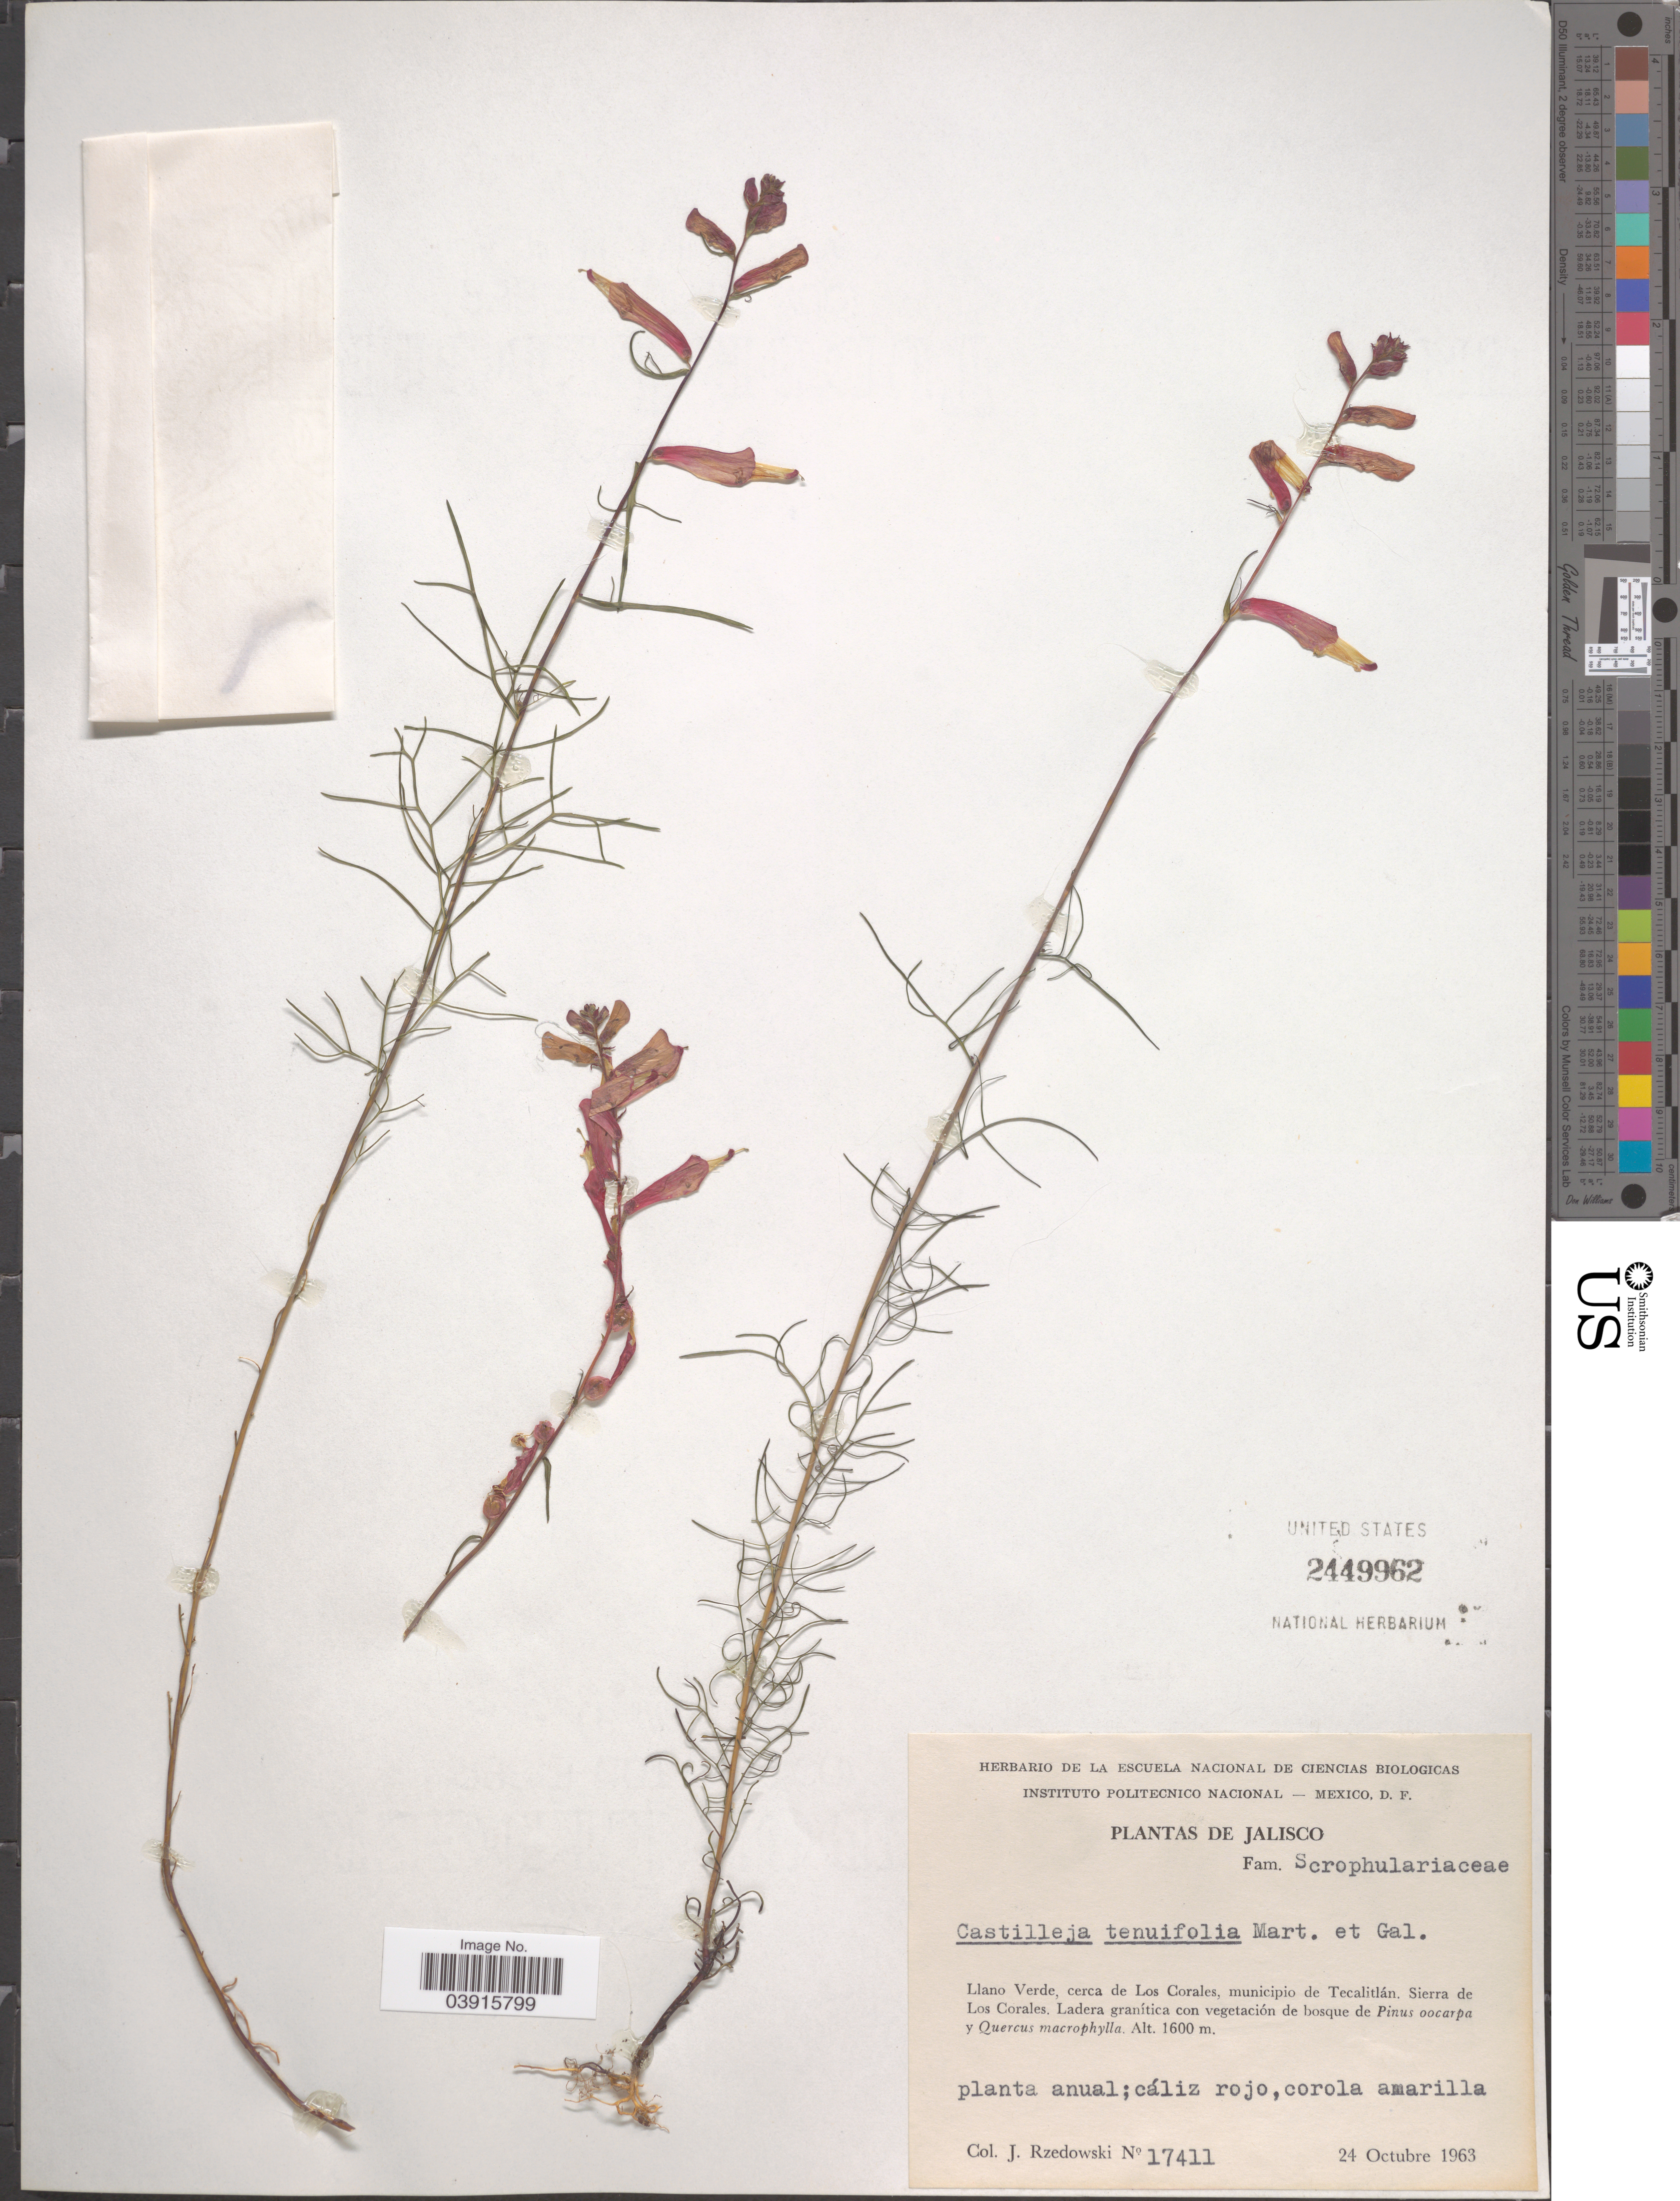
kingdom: Plantae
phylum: Tracheophyta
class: Magnoliopsida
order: Lamiales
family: Orobanchaceae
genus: Castilleja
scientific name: Castilleja tenuiflora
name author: Benth.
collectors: J. Rzedowski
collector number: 17411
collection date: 1963-10-24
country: Mexico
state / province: Jalisco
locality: Llano Verde, cerca de Los Corales, municipio de Tecatitlán. Sierra de Los Corales.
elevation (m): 1600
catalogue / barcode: US 2449962